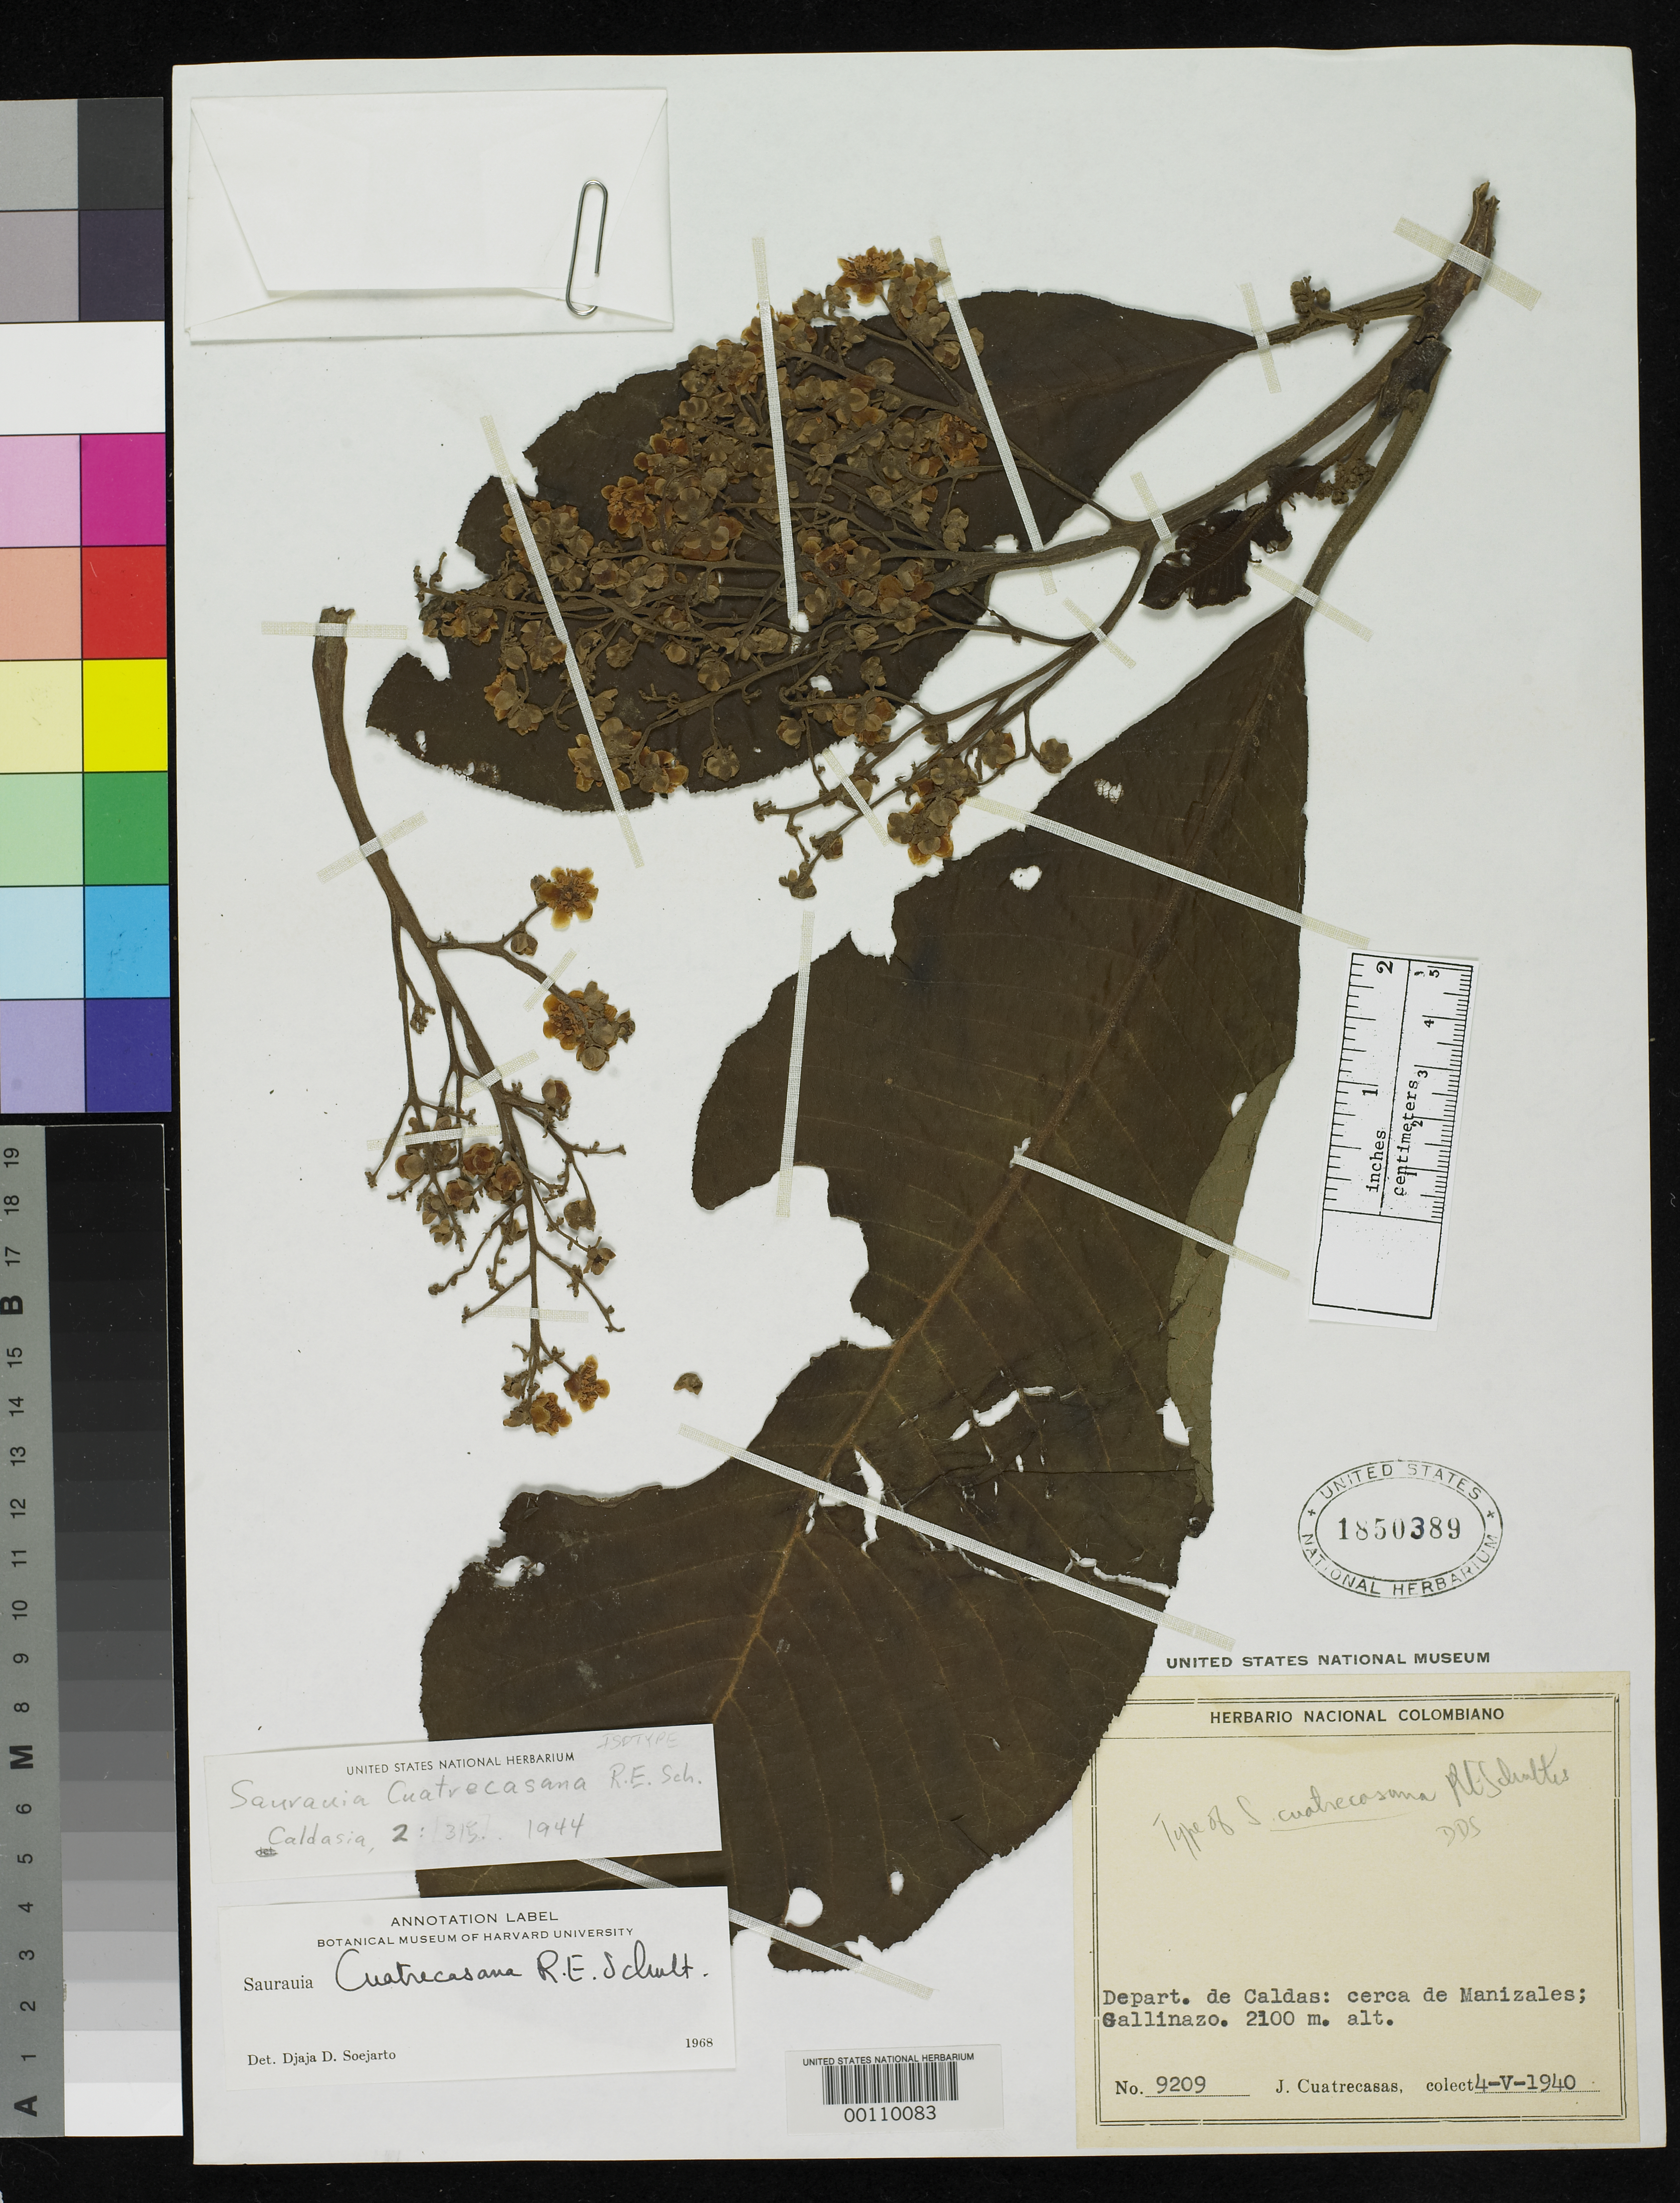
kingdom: Plantae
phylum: Tracheophyta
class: Magnoliopsida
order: Ericales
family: Actinidiaceae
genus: Saurauia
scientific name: Saurauia cuatrecasana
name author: R.E. Schult.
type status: Isotype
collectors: J. Cuatrecasas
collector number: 9209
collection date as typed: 04 May 1940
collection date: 1940-05-04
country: Colombia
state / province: Caldas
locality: Near Manizales, Gallinazo.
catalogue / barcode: US 1850389